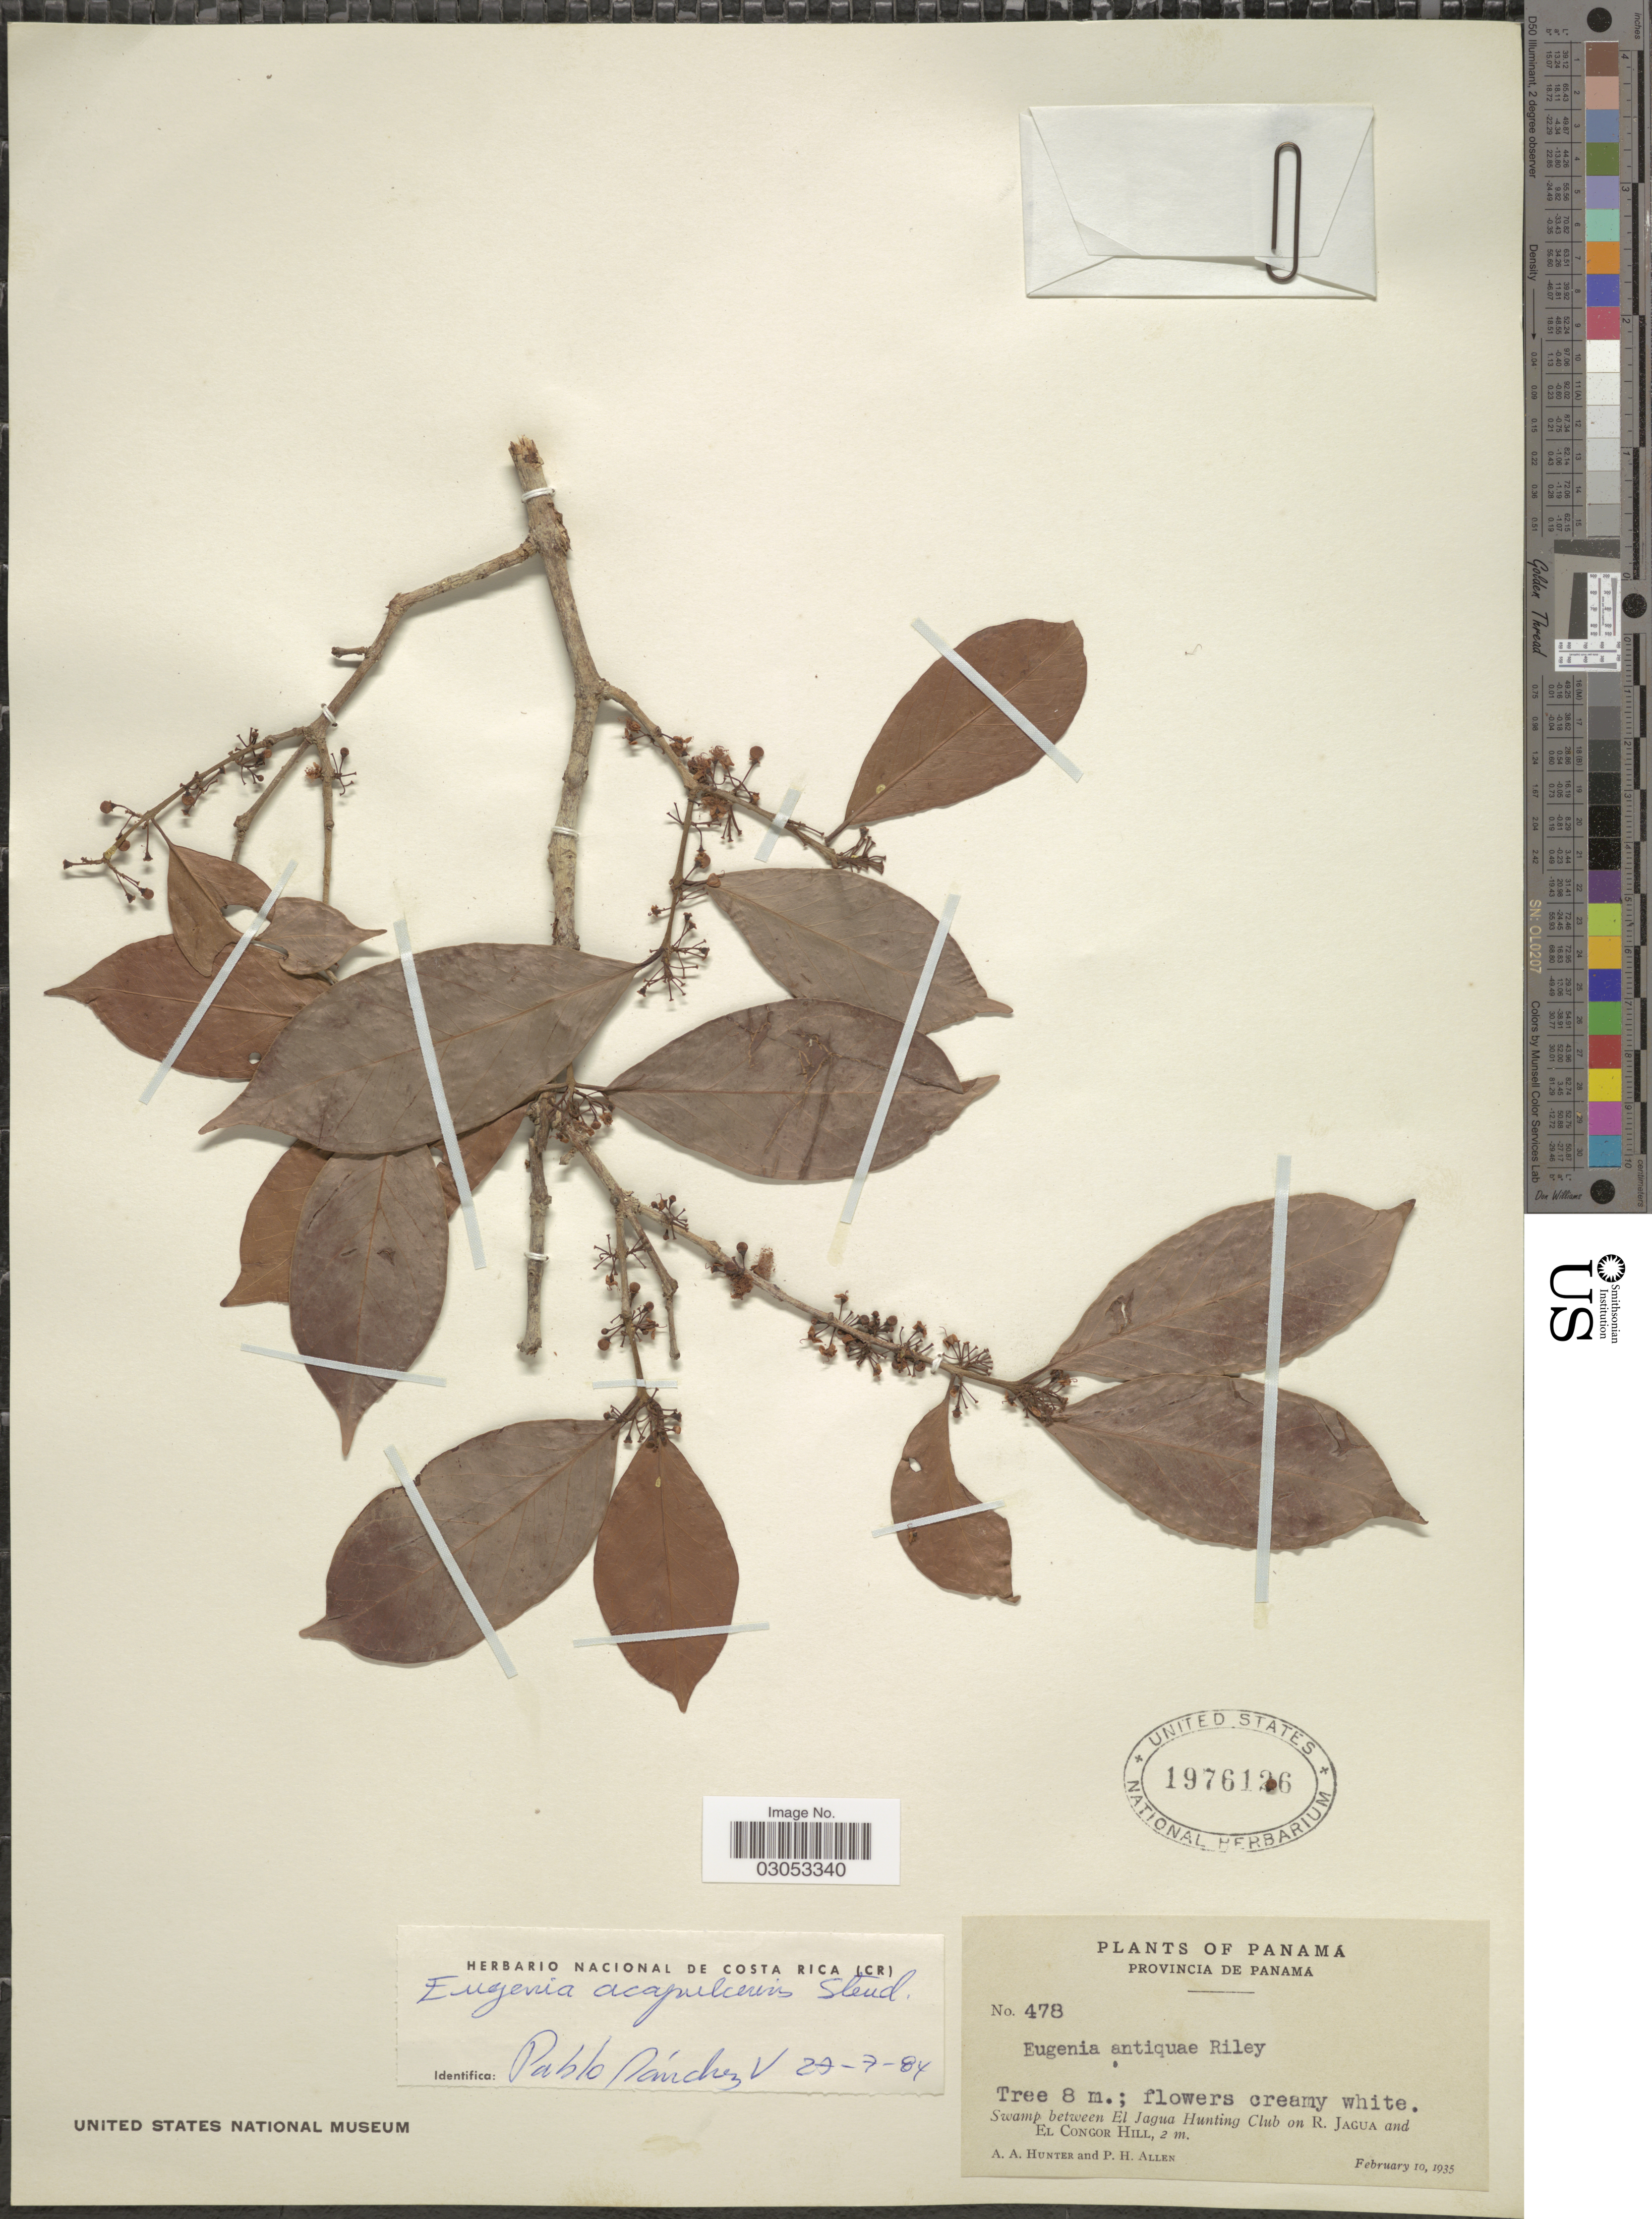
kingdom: Plantae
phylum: Tracheophyta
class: Magnoliopsida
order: Myrtales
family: Myrtaceae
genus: Eugenia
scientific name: Eugenia acapulcensis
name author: Steud.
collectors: A. Hunter & P. H. Allen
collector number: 478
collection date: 1935-02-10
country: Panama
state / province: Panamá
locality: Swamp between El Jagua Hunting Club on R. Jagua and El Congor Hill.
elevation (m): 2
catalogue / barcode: US 1976126